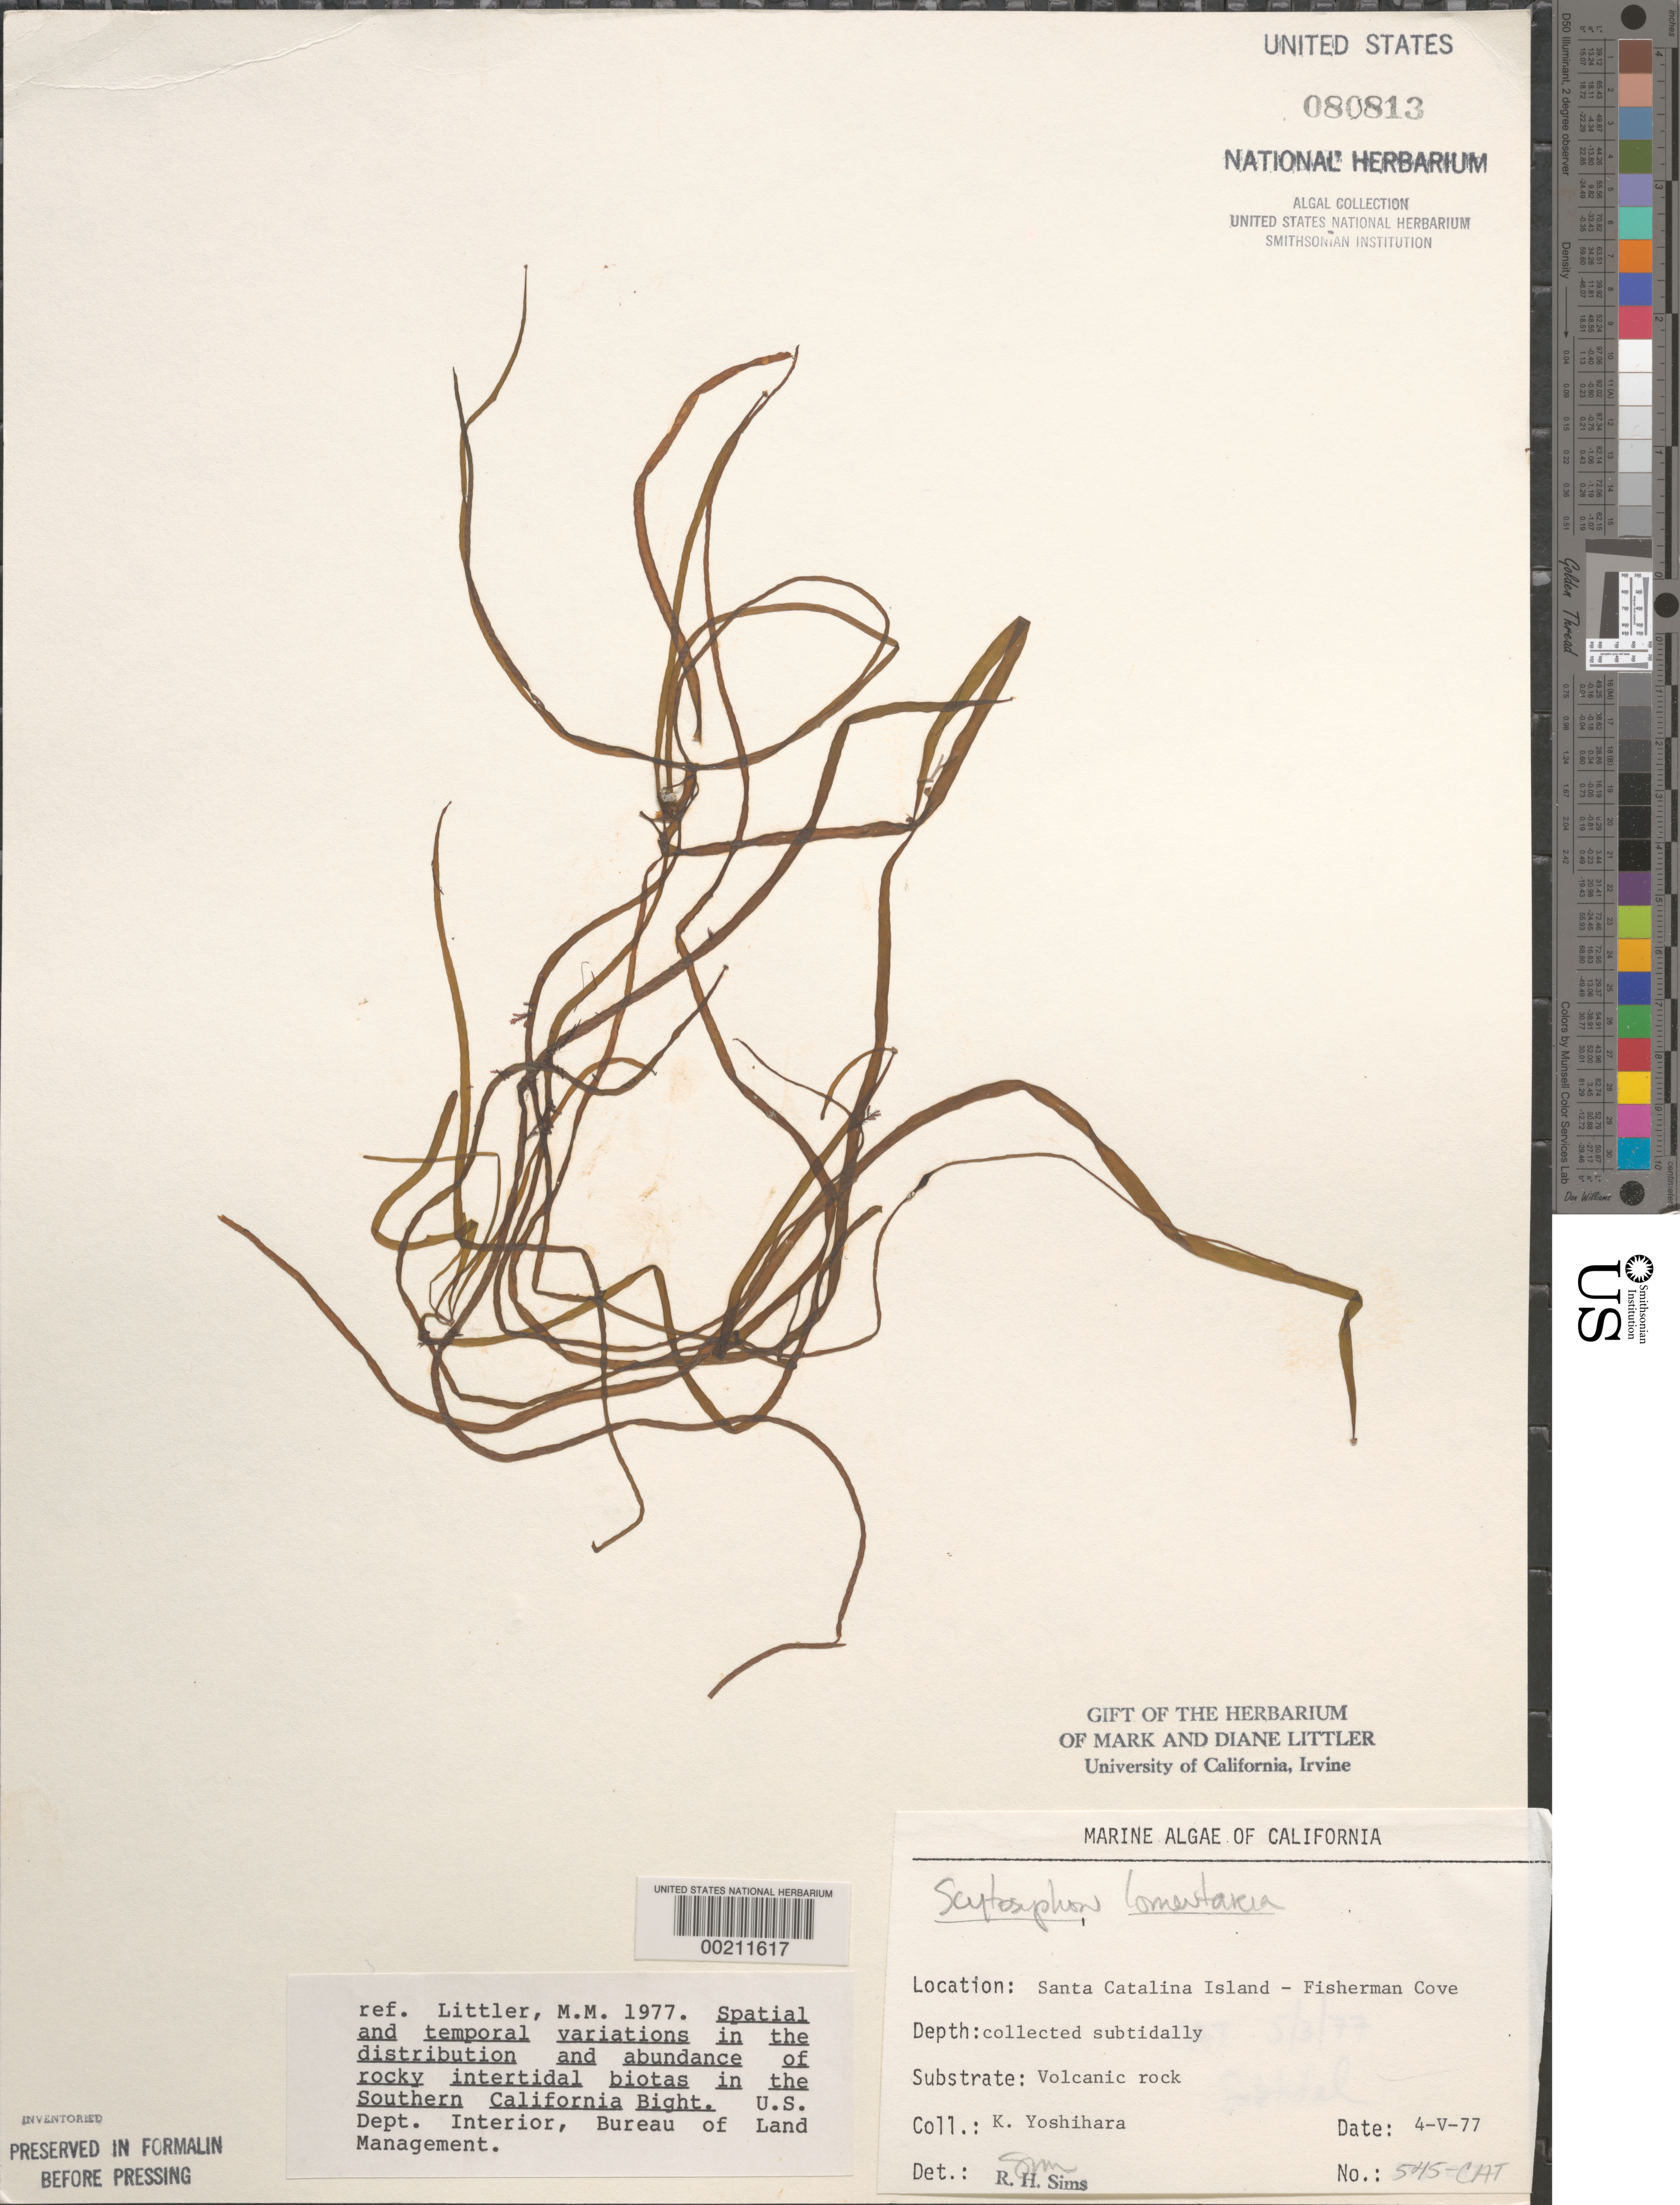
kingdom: Chromista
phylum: Ochrophyta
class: Phaeophyceae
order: Scytosiphonales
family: Scytosiphonaceae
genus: Scytosiphon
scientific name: Scytosiphon lomentaria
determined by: Sims, Robert H.; Murray, S. N.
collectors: K. Yoshihara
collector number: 545-cat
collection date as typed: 04 May 1977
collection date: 1977-05-04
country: United States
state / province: California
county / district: Los Angeles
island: Santa Catalina Island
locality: Fishermen Cove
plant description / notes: BLM-SOCALBIGHT Rocky Intertidal Survey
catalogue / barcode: US 80813